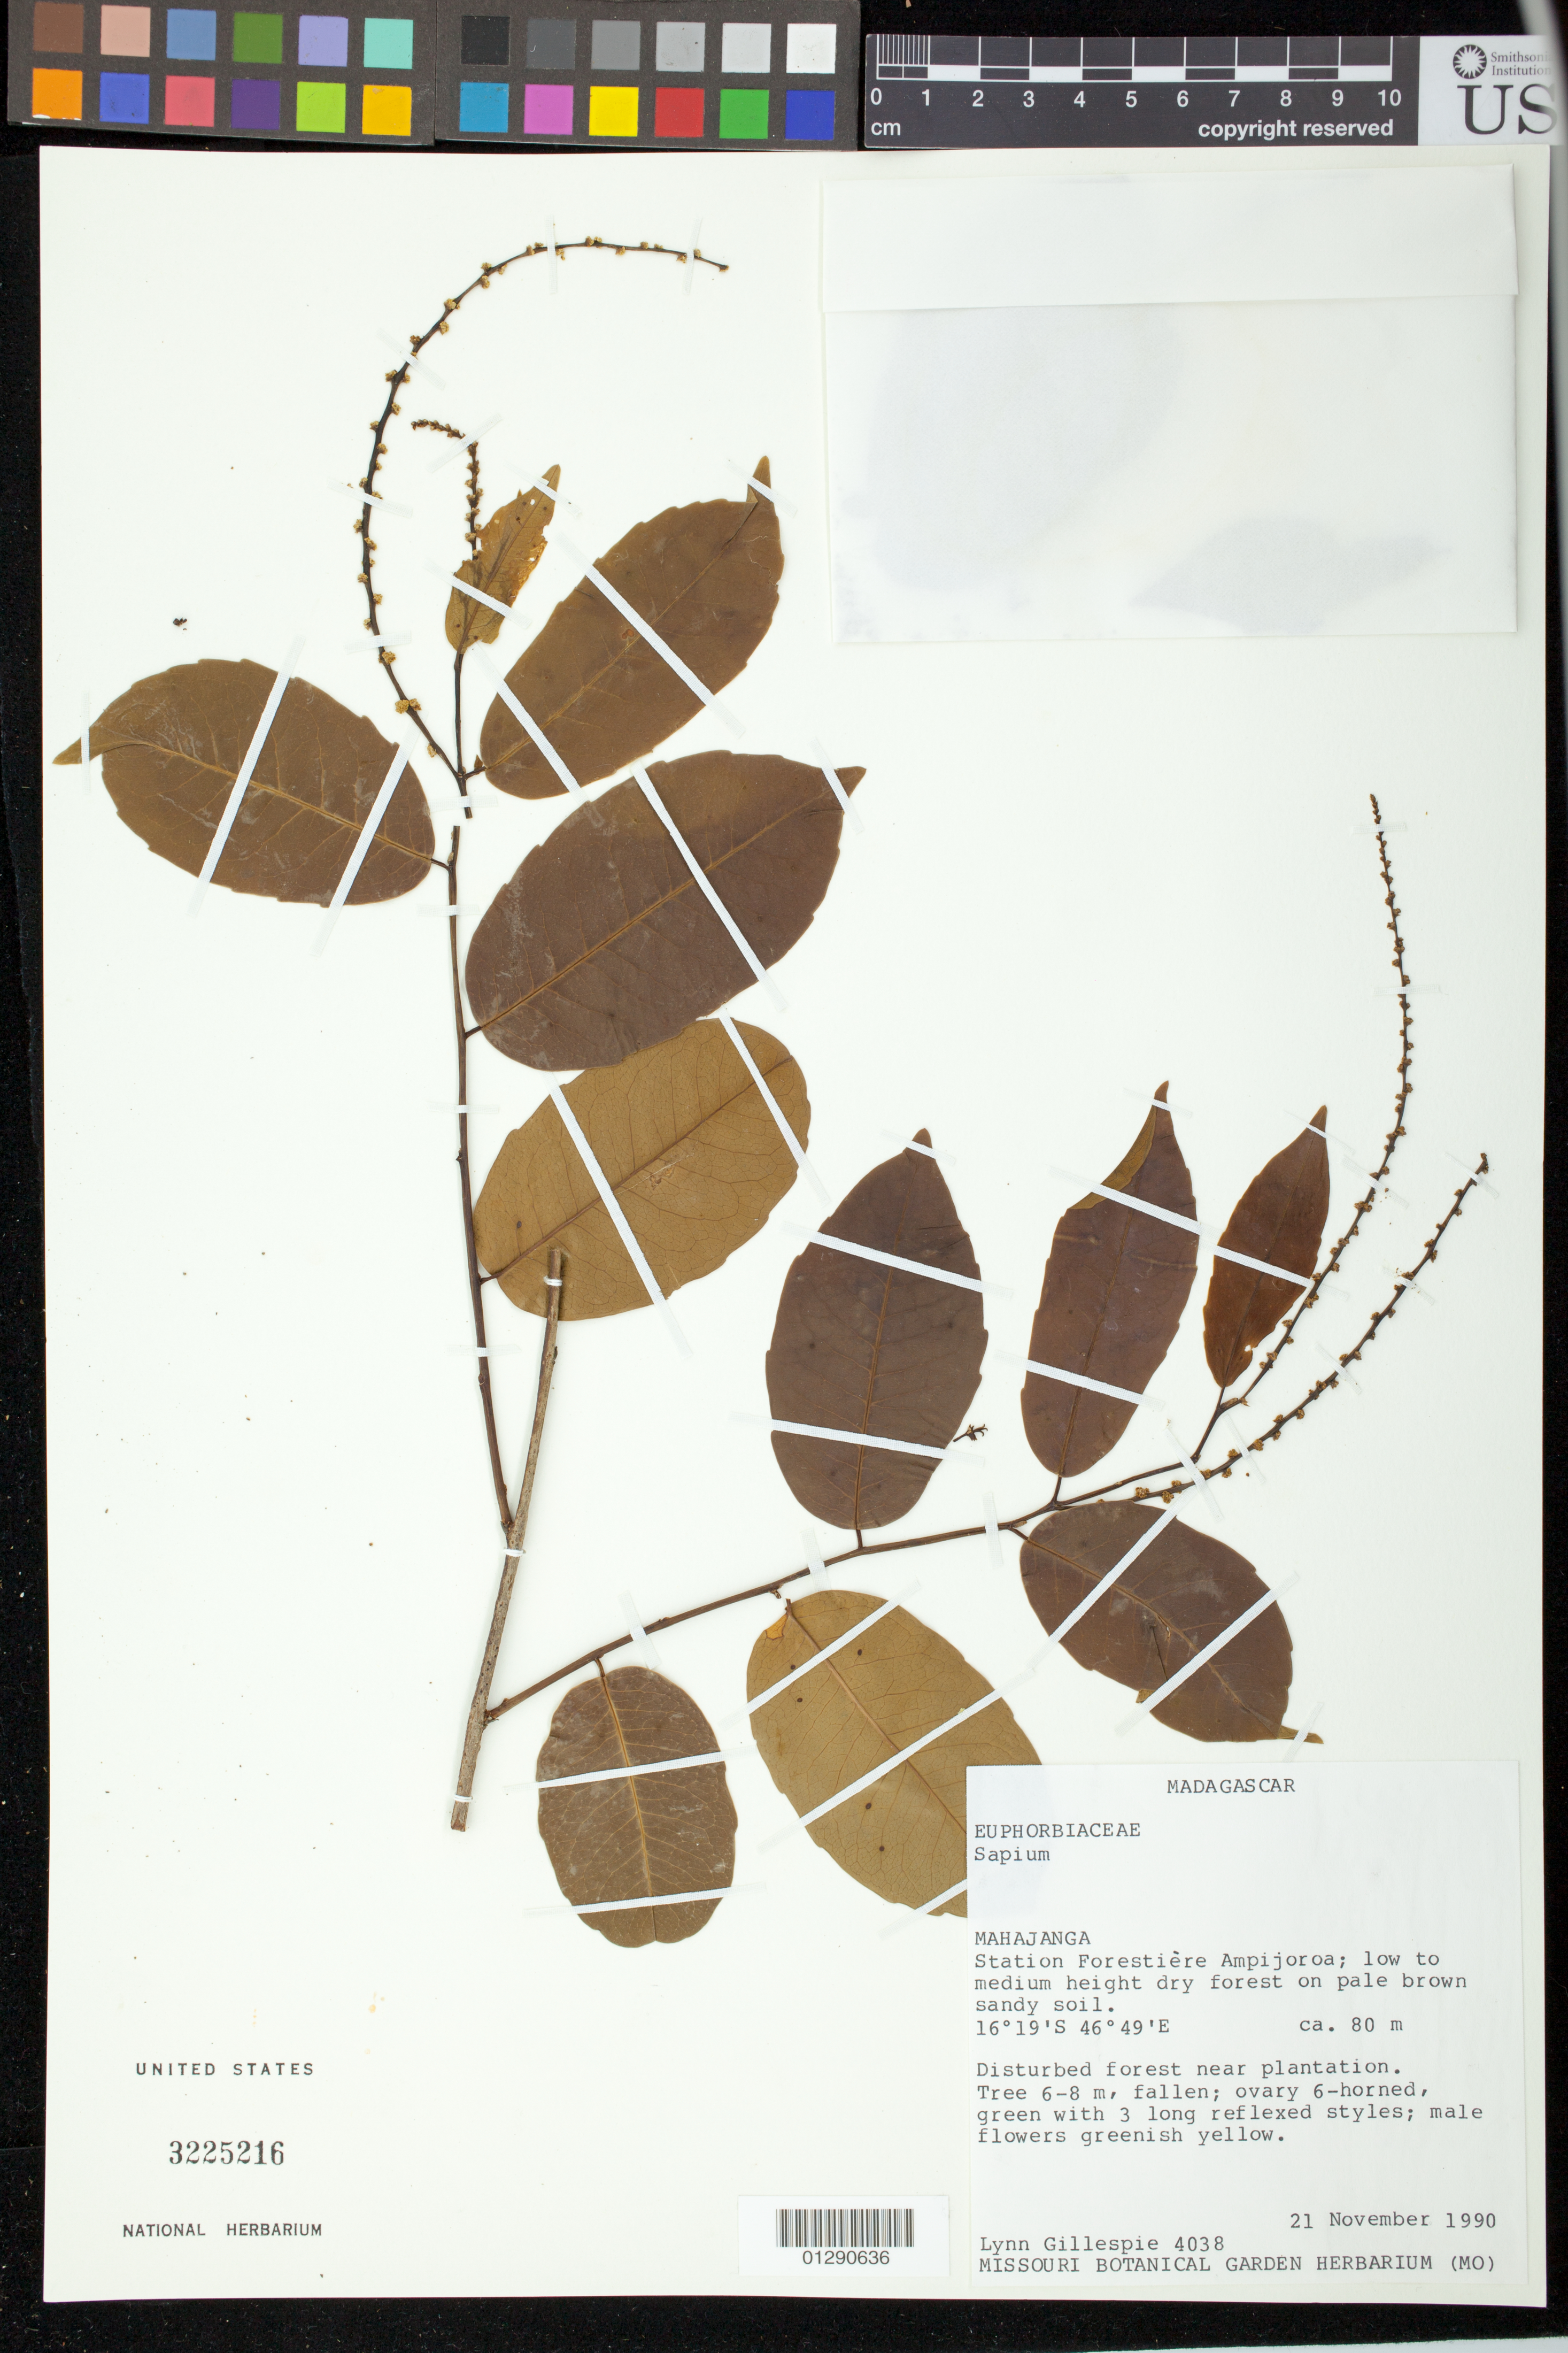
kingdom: Plantae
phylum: Tracheophyta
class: Magnoliopsida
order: Malpighiales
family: Euphorbiaceae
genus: Sapium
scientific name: Sapium sp.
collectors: L. J. Gillespie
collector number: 4038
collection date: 1990-11-21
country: Madagascar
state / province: Boeny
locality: Mahajanga,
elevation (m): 80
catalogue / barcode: US 3225216